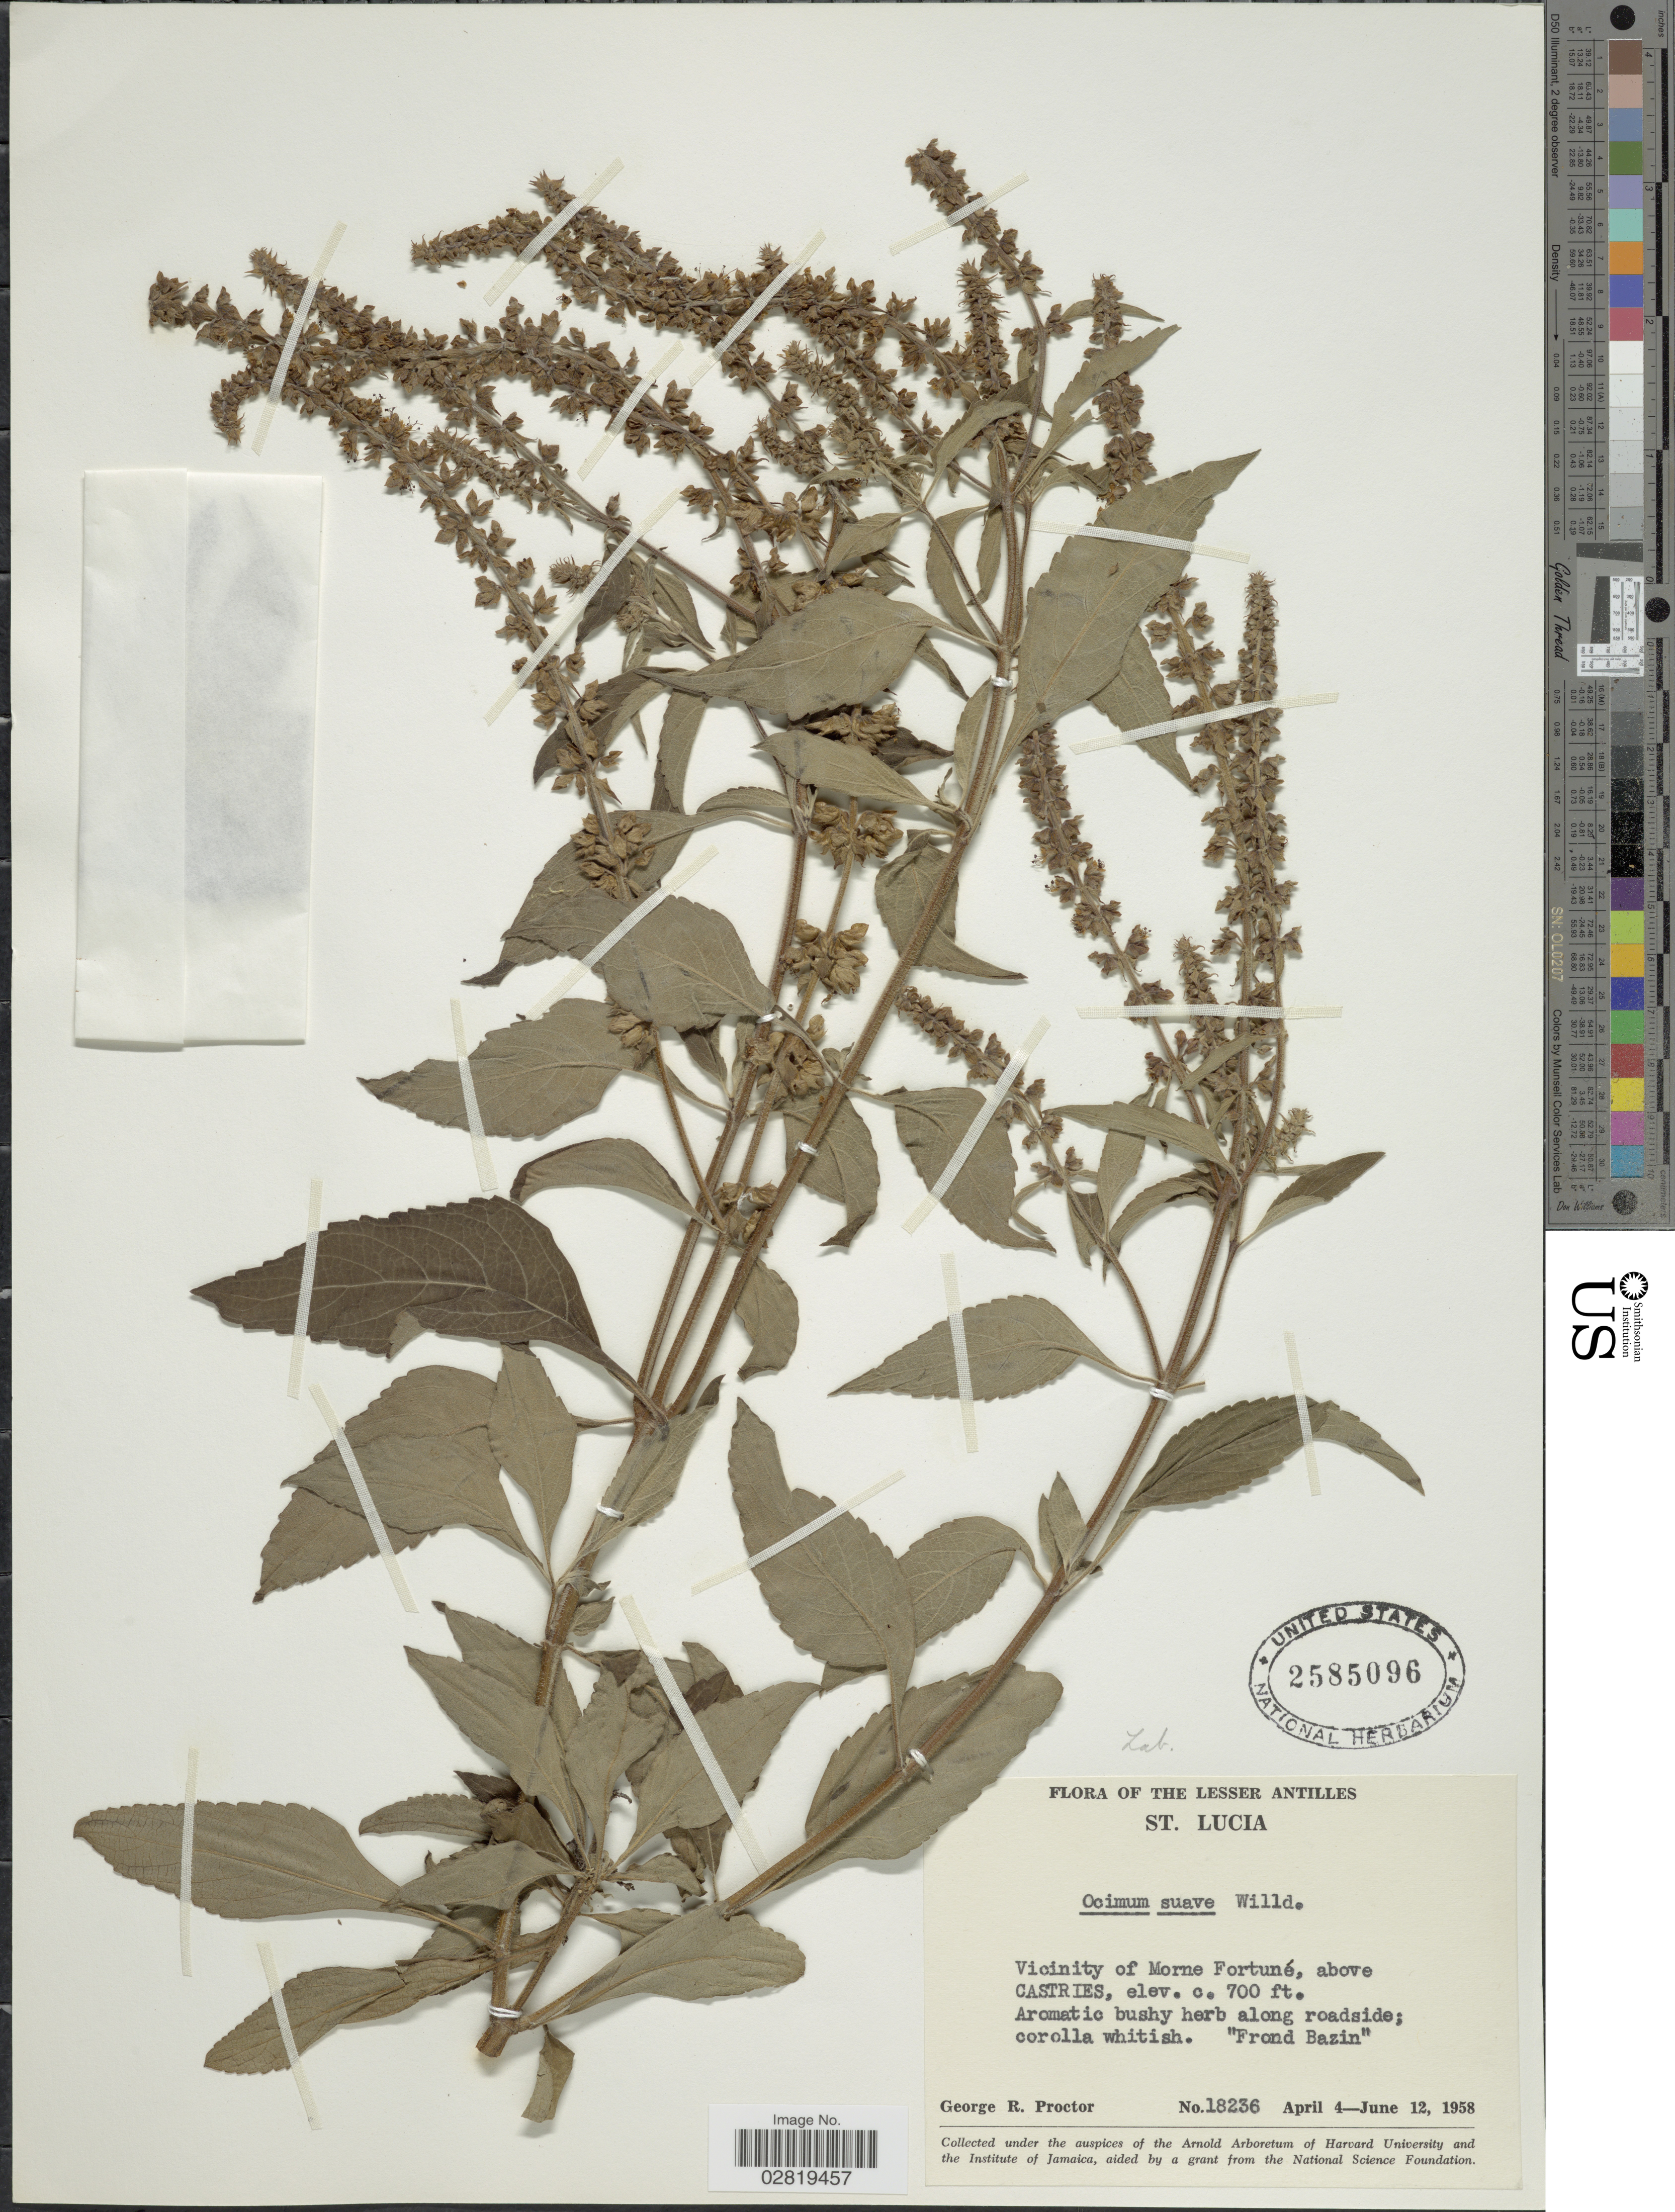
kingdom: Plantae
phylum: Tracheophyta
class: Magnoliopsida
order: Lamiales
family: Lamiaceae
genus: Ocimum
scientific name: Ocimum suave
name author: Willd.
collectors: G. Proctor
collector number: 18236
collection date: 1958-04-04/1958-06-12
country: St. Lucia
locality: The Lesser Antilles, St. Lucia, Vicinity of Morne Fortuné, above Castries.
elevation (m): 213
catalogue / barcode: US 2585096